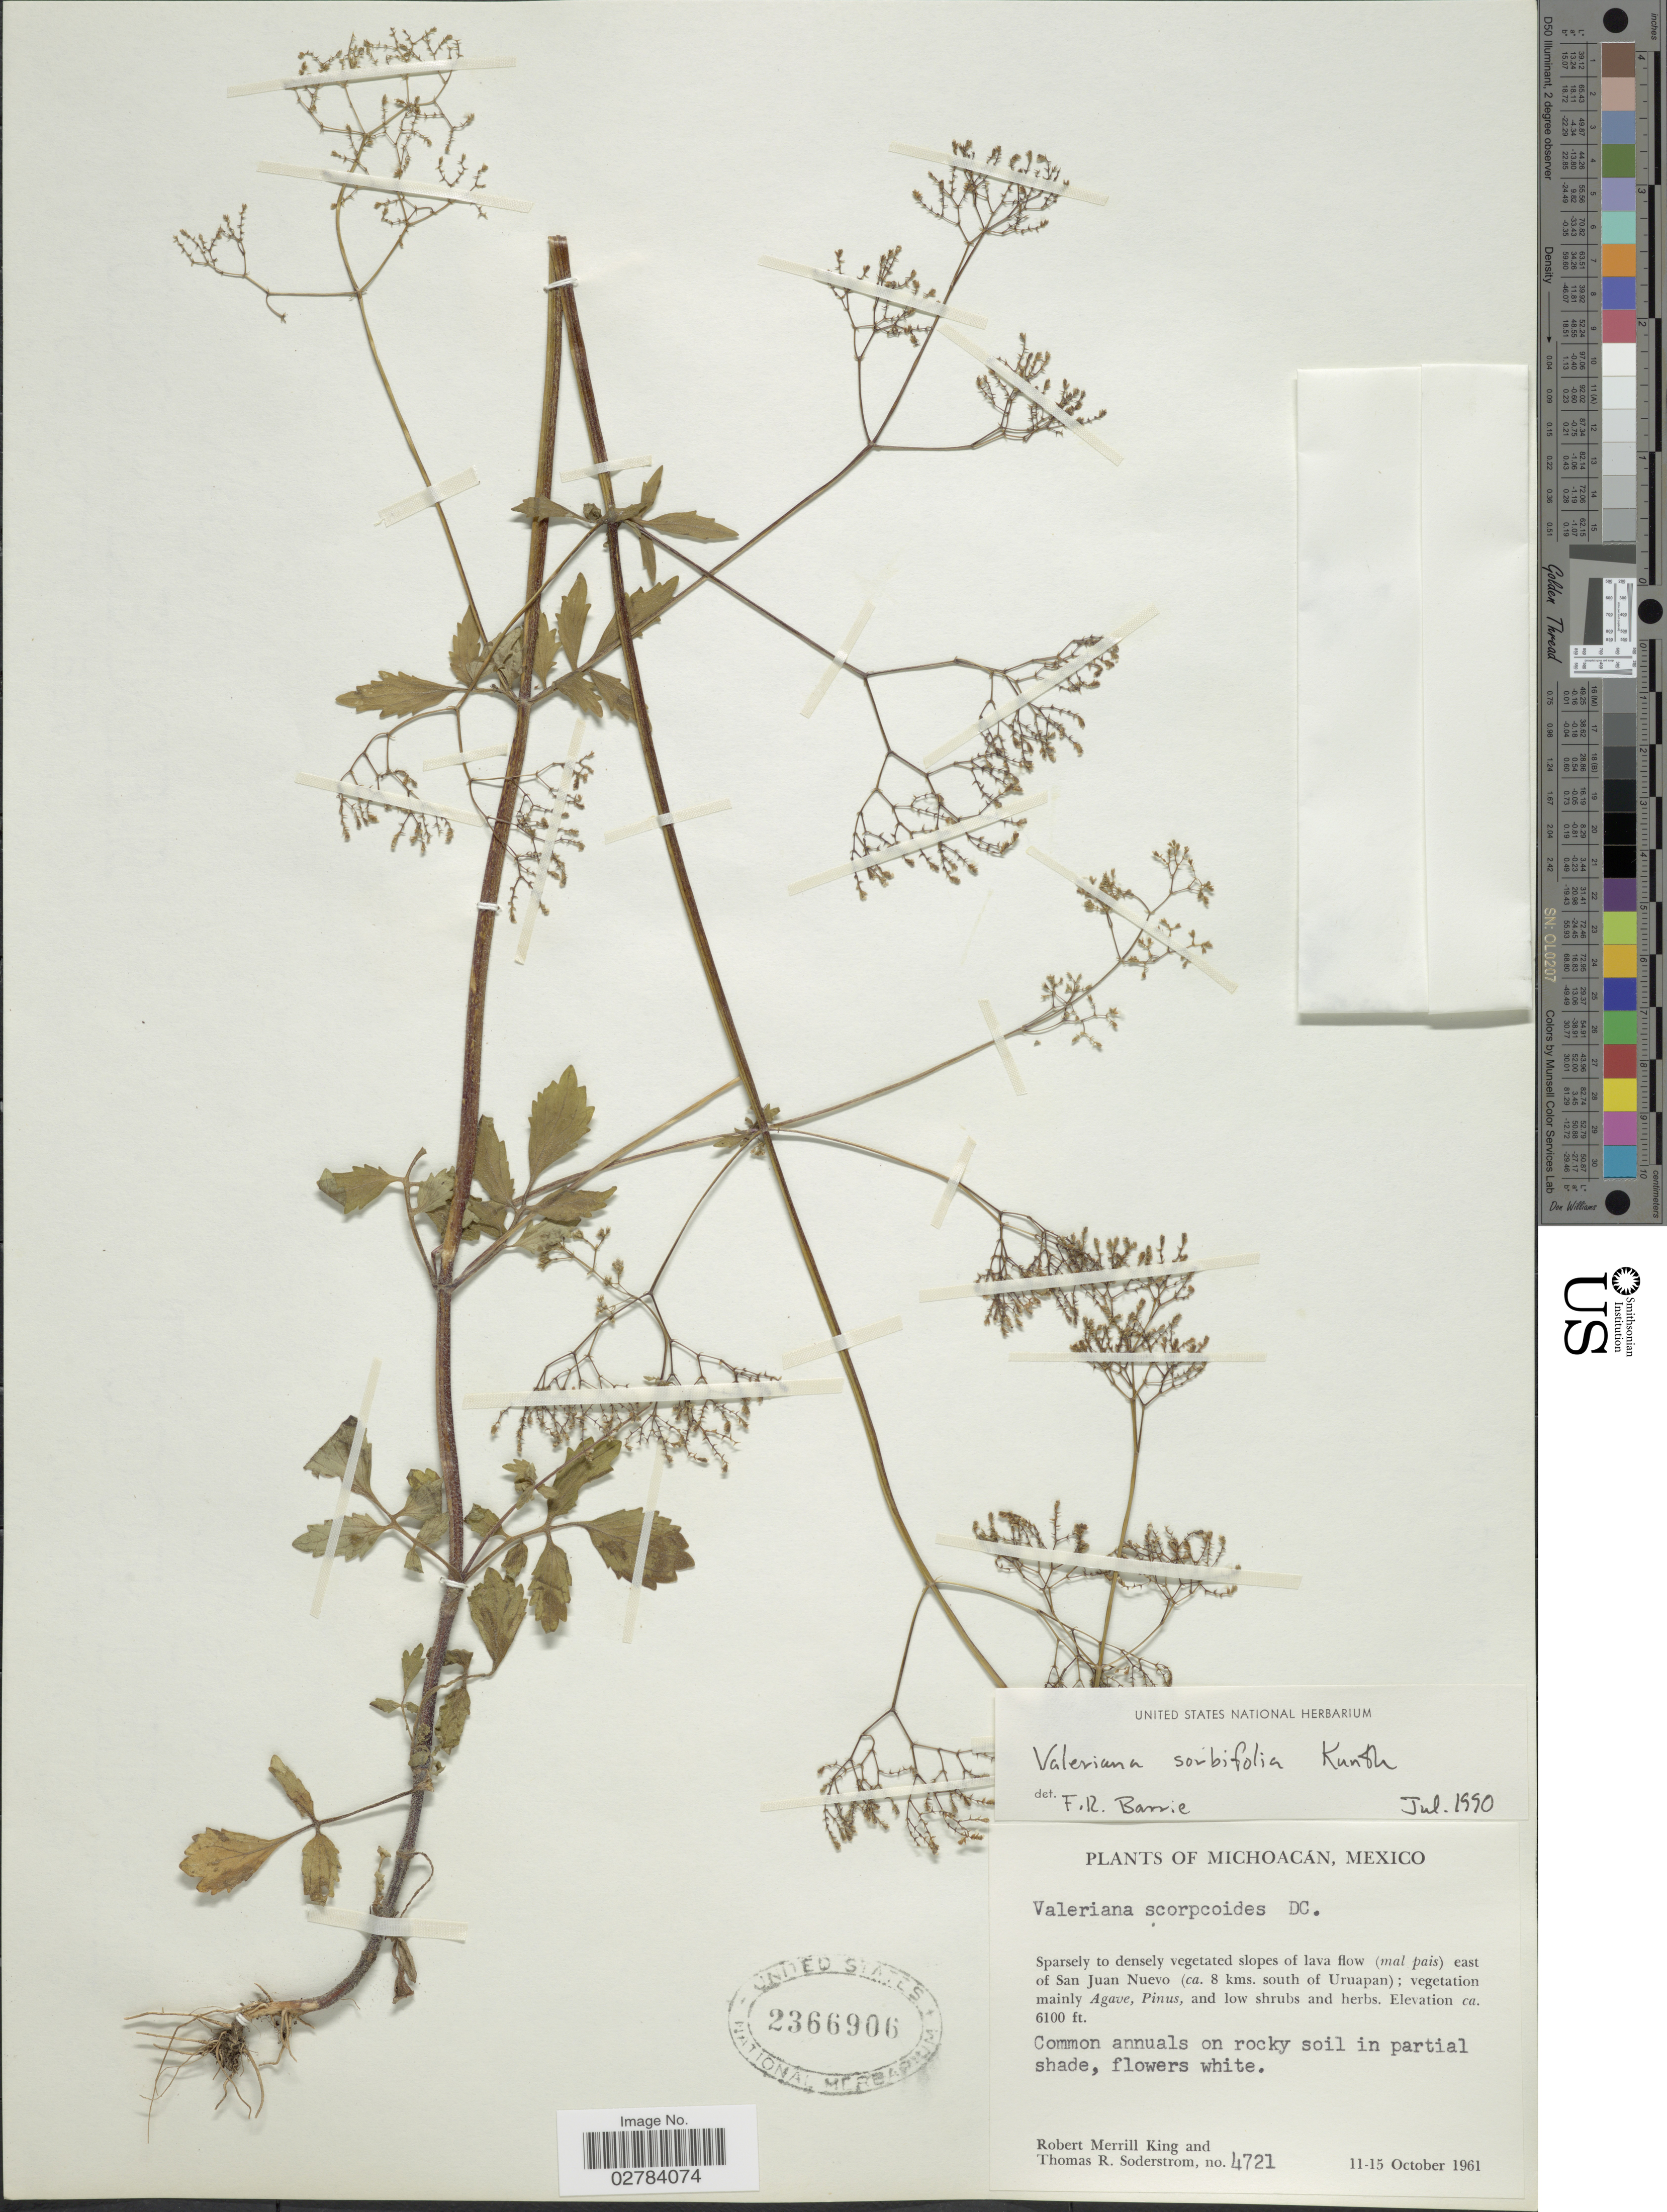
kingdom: Plantae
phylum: Tracheophyta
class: Magnoliopsida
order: Dipsacales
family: Caprifoliaceae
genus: Valeriana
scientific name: Valeriana sorbifolia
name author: Kunth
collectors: R. M. King & T. R. Soderstrom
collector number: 4721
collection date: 1961-10-11/1961-10-15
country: Mexico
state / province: Michoacán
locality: Sparsely to densely vegetated slopes of lava flow (mal pais) east of San Juan Nuevo (ca. 8 kms. south of Uruapan).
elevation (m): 1859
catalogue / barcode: US 2366906